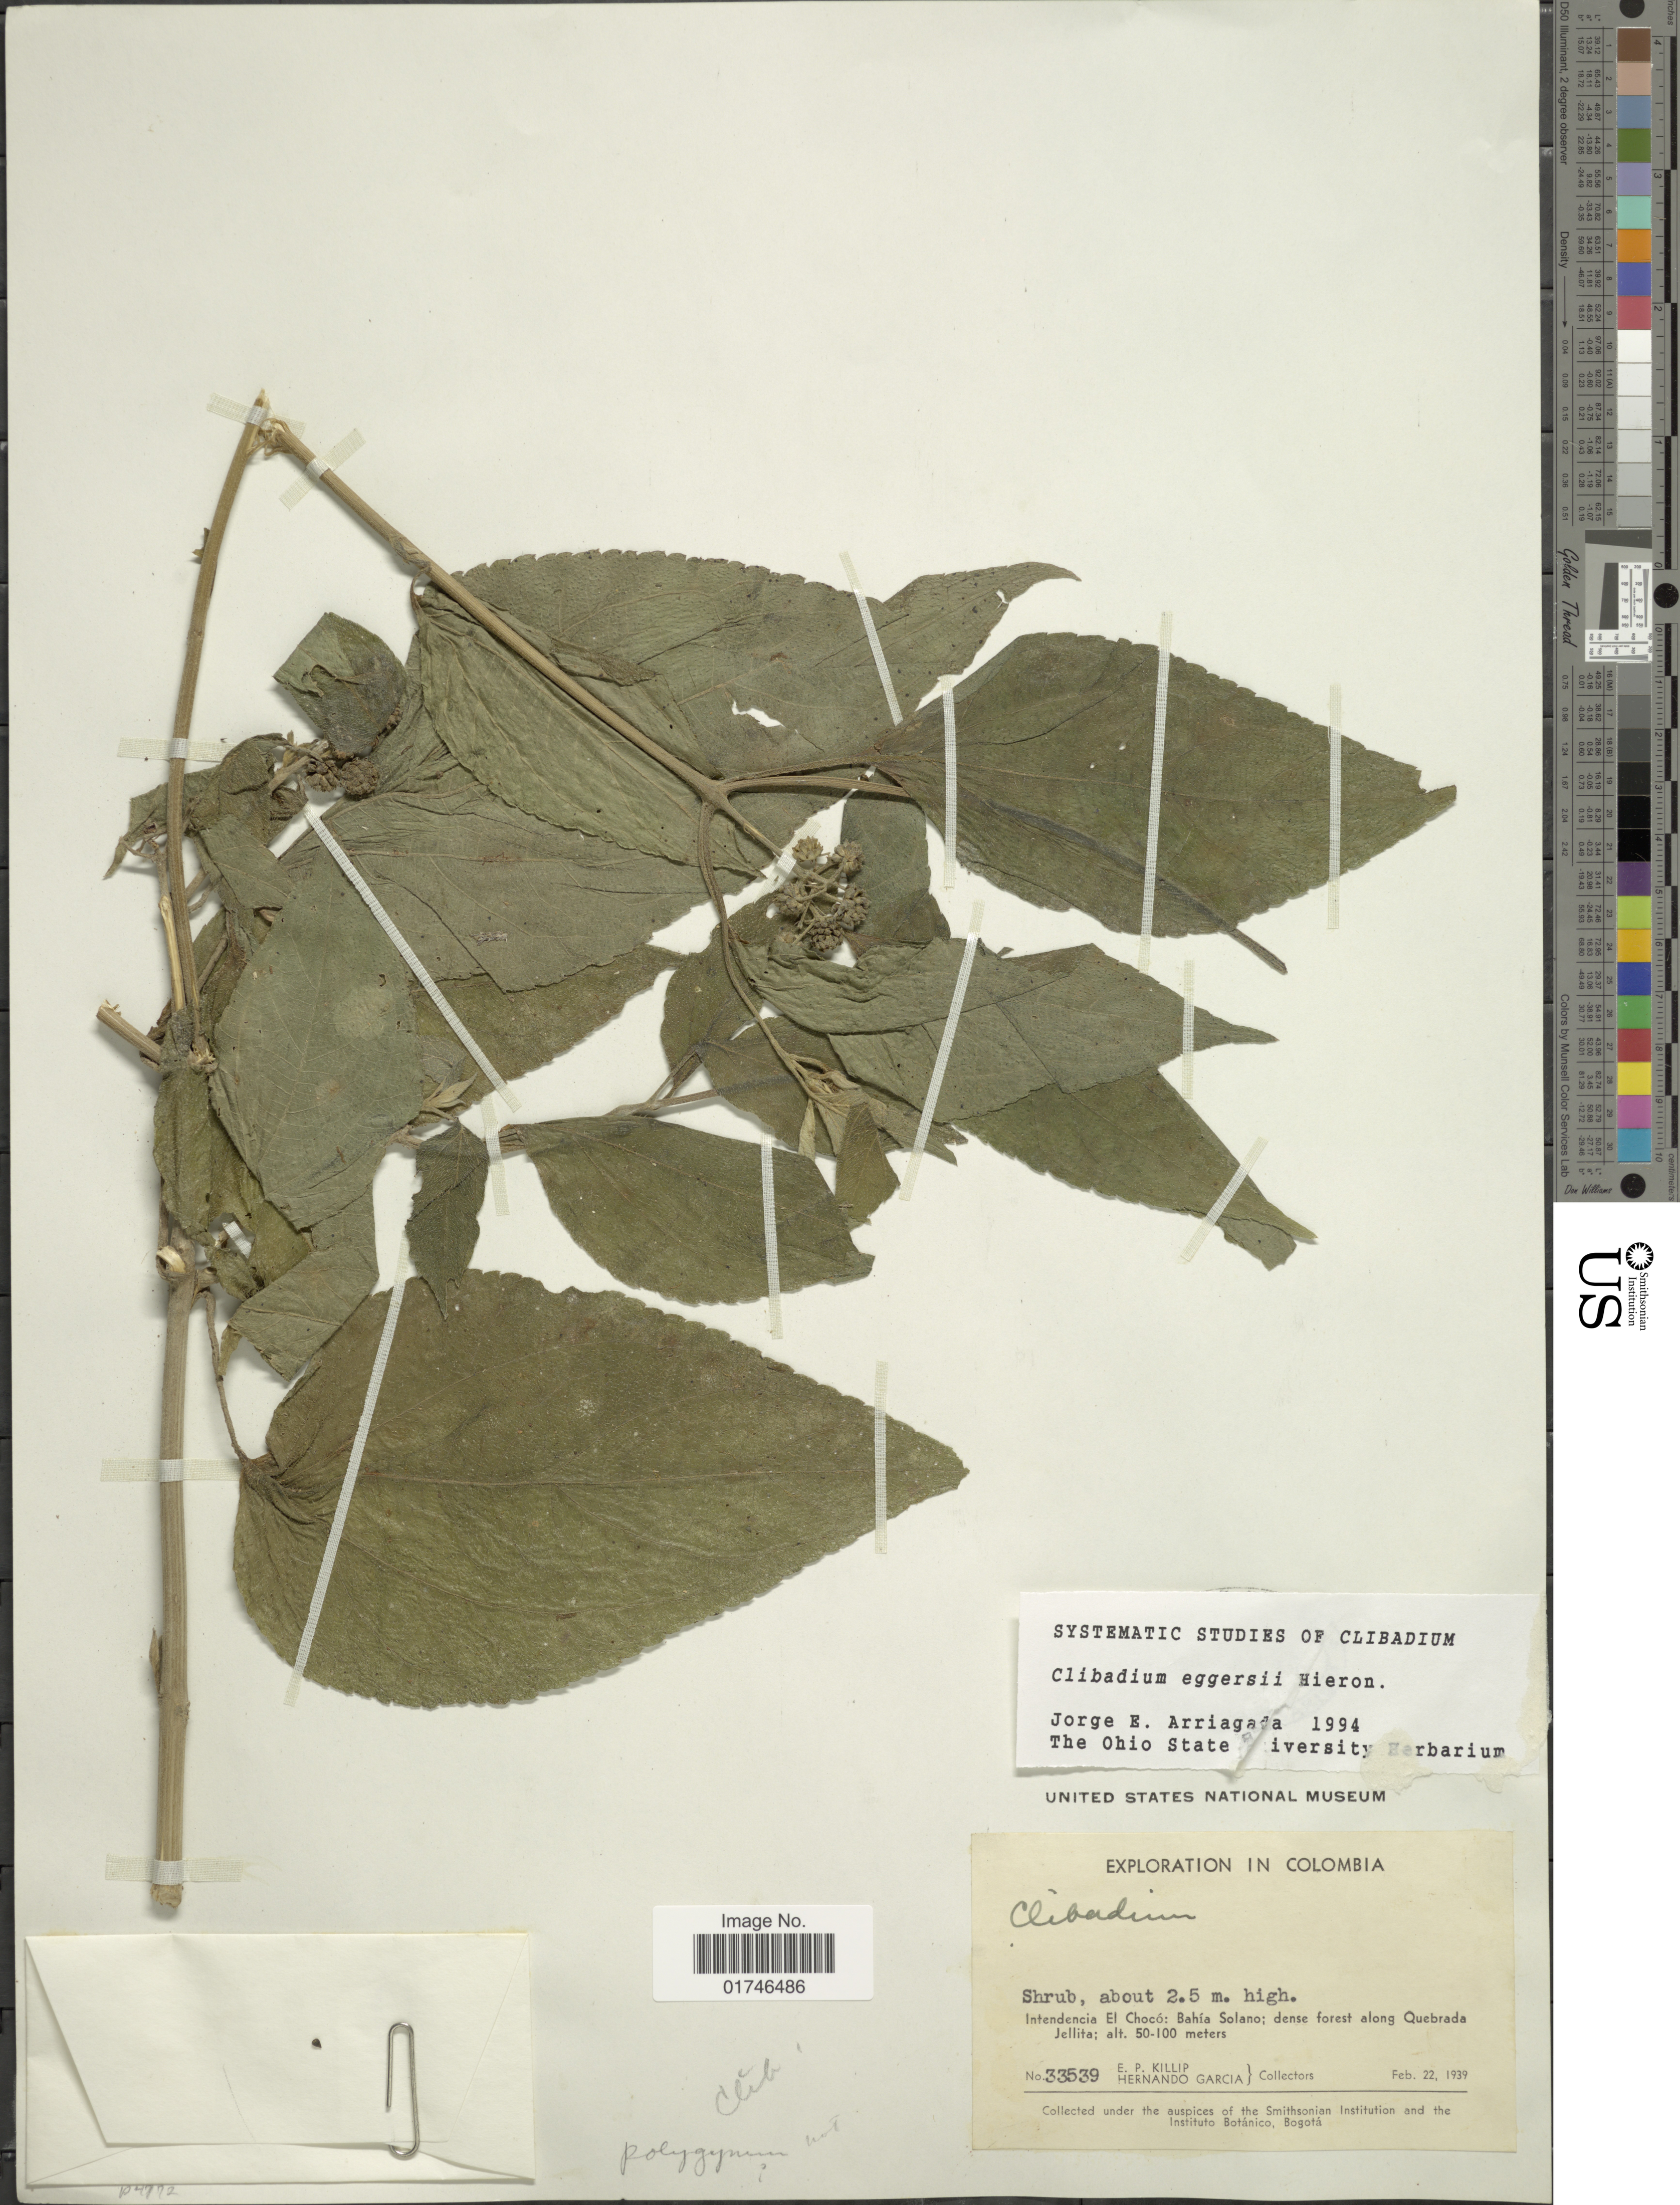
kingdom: Plantae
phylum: Tracheophyta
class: Magnoliopsida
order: Asterales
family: Asteraceae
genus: Clibadium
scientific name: Clibadium eggersii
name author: Hieron.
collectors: E. P. Killip & H. Garcia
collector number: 33539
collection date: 1939-02-22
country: Colombia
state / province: Chocó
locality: Intendencia del Choco: Bahia Solano; dense forest along Quebrada Jellita.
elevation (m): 50